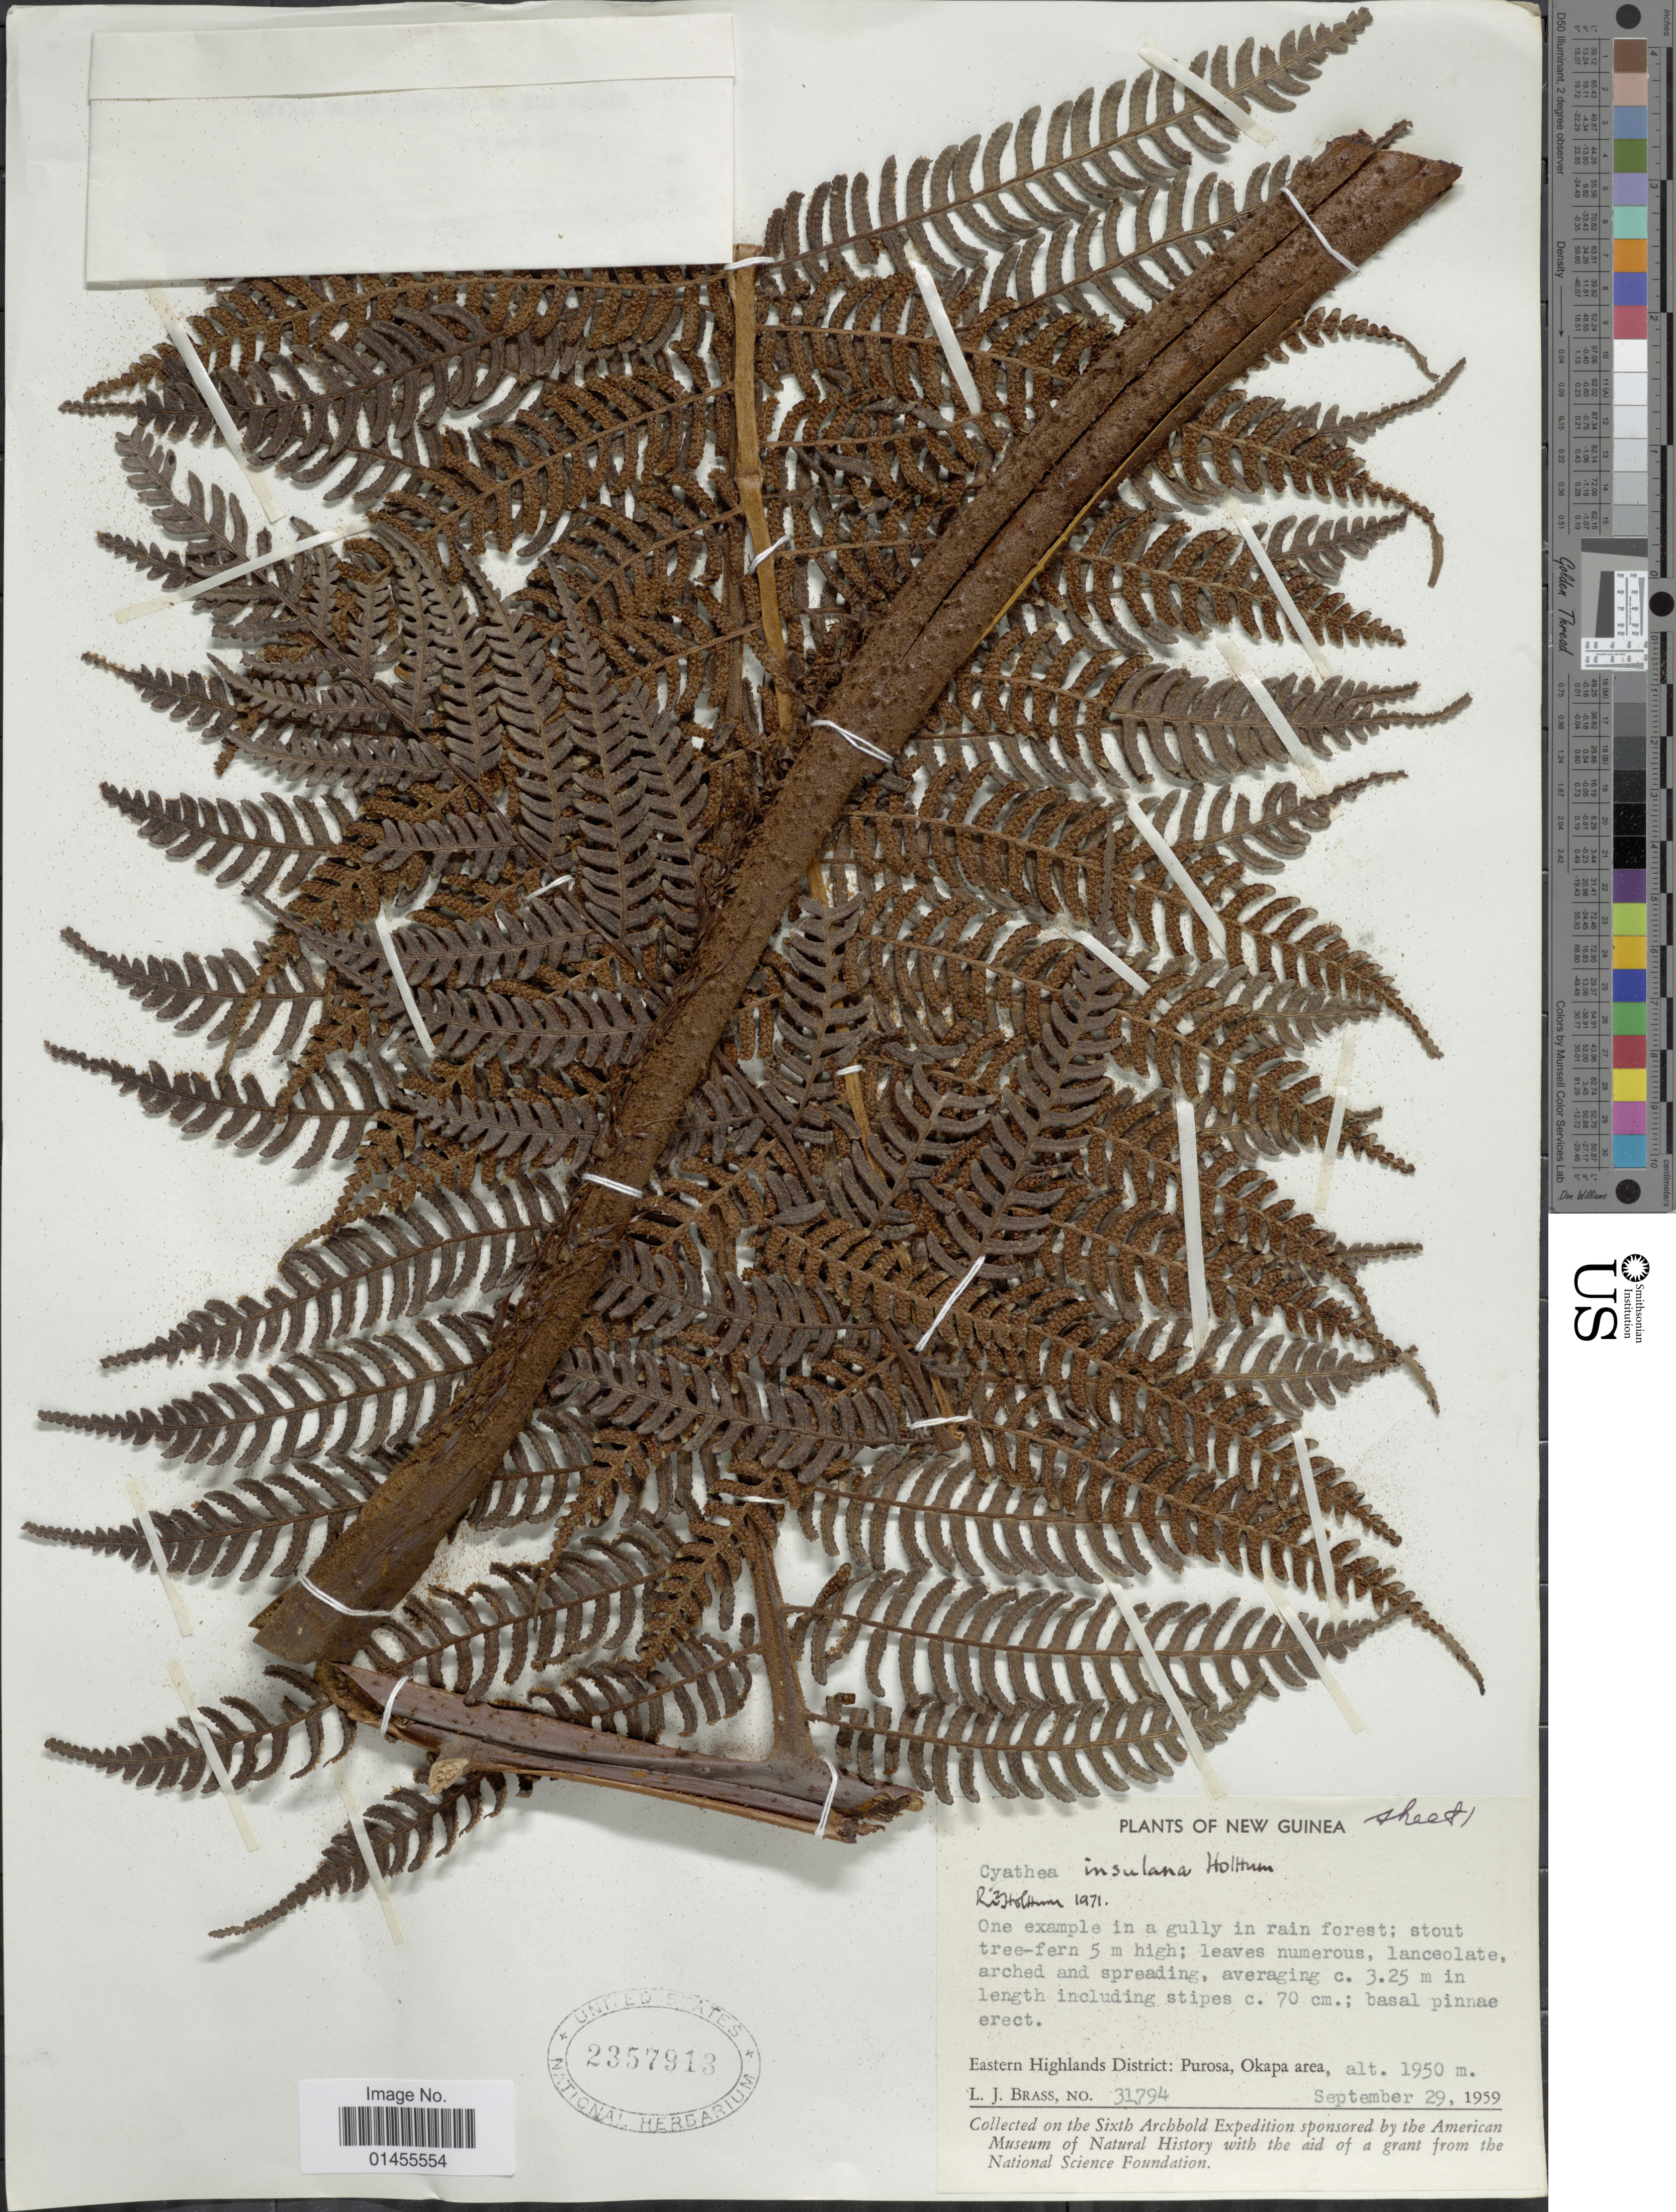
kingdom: Plantae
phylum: Tracheophyta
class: Polypodiopsida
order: Cyatheales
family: Cyatheaceae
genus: Alsophila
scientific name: Alsophila insulana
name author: (Holttum) R.M. Tryon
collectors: L. J. Brass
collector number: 31794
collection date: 1959-09-29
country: Papua New Guinea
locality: New Guinea. Eastern Highlands District: Purosa, Okapa area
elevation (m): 1950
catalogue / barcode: US 2357913